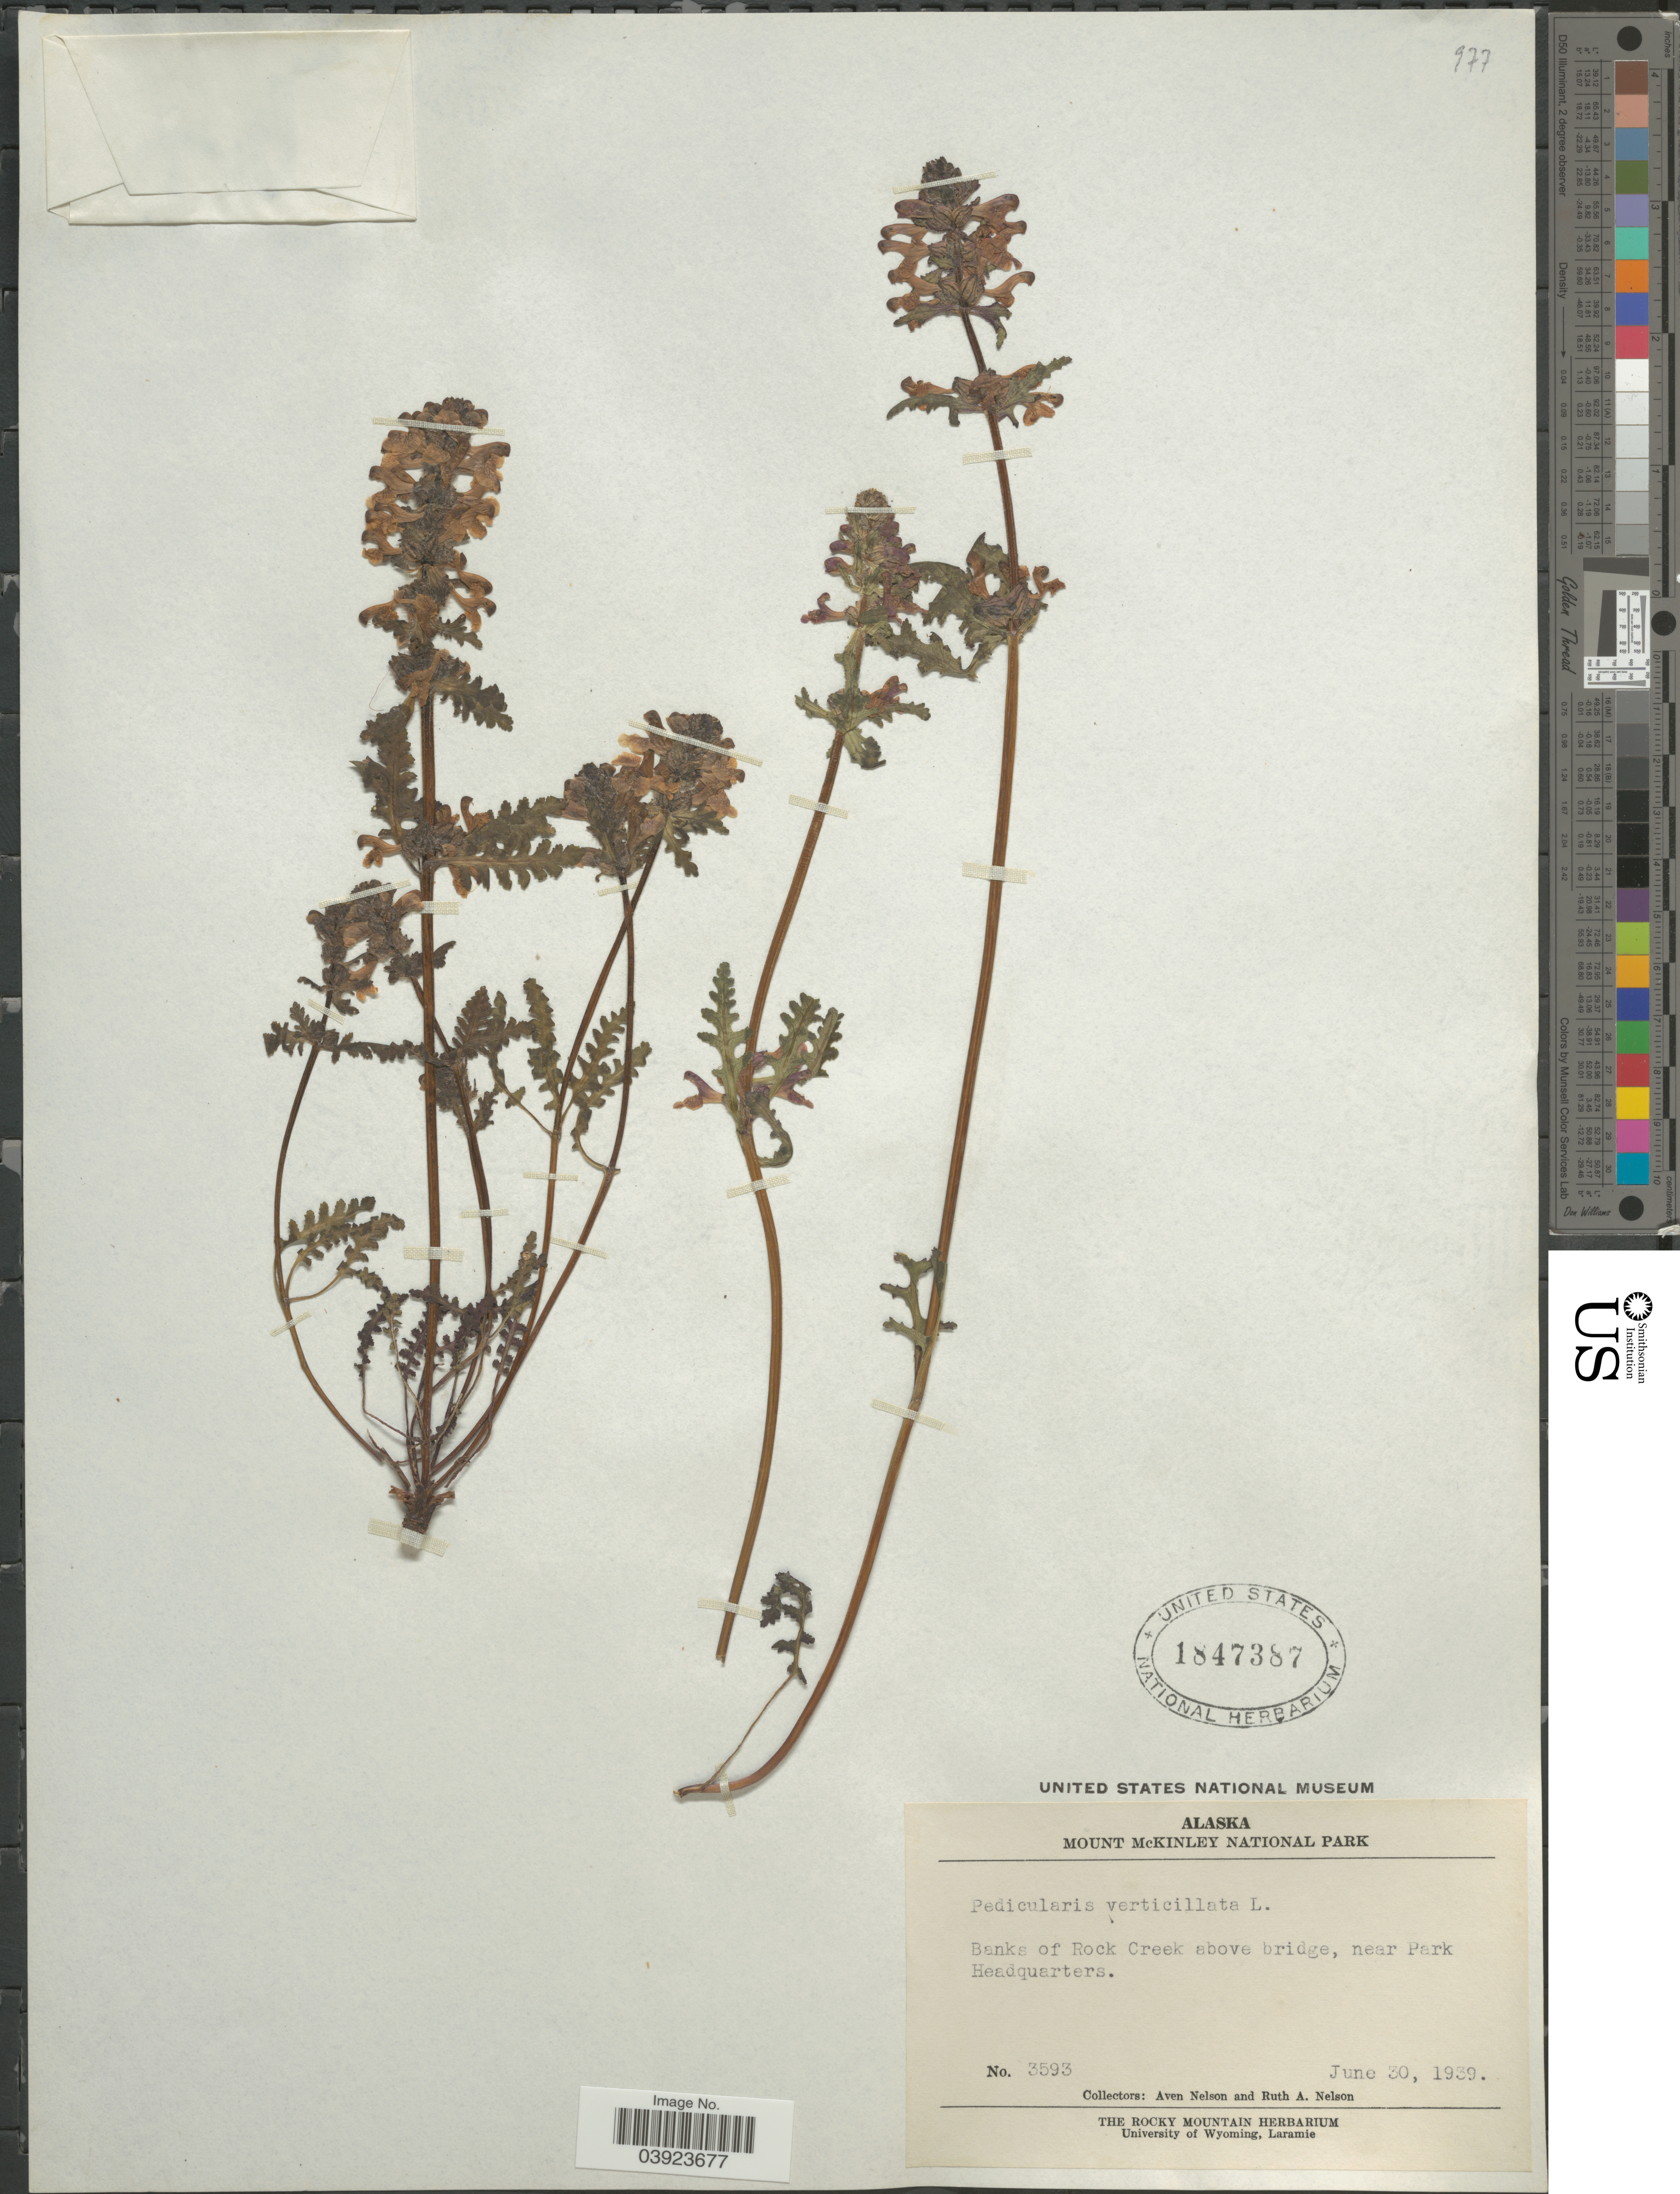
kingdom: Plantae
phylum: Tracheophyta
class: Magnoliopsida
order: Lamiales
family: Orobanchaceae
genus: Pedicularis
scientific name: Pedicularis verticillata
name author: L.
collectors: A. Nelson & R. A. Nelson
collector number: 3593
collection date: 1939-06-30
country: United States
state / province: Alaska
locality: Mount McKinley National Park. Banks of Rock Creek above bridge, near Park Headquarters.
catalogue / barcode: US 1847387